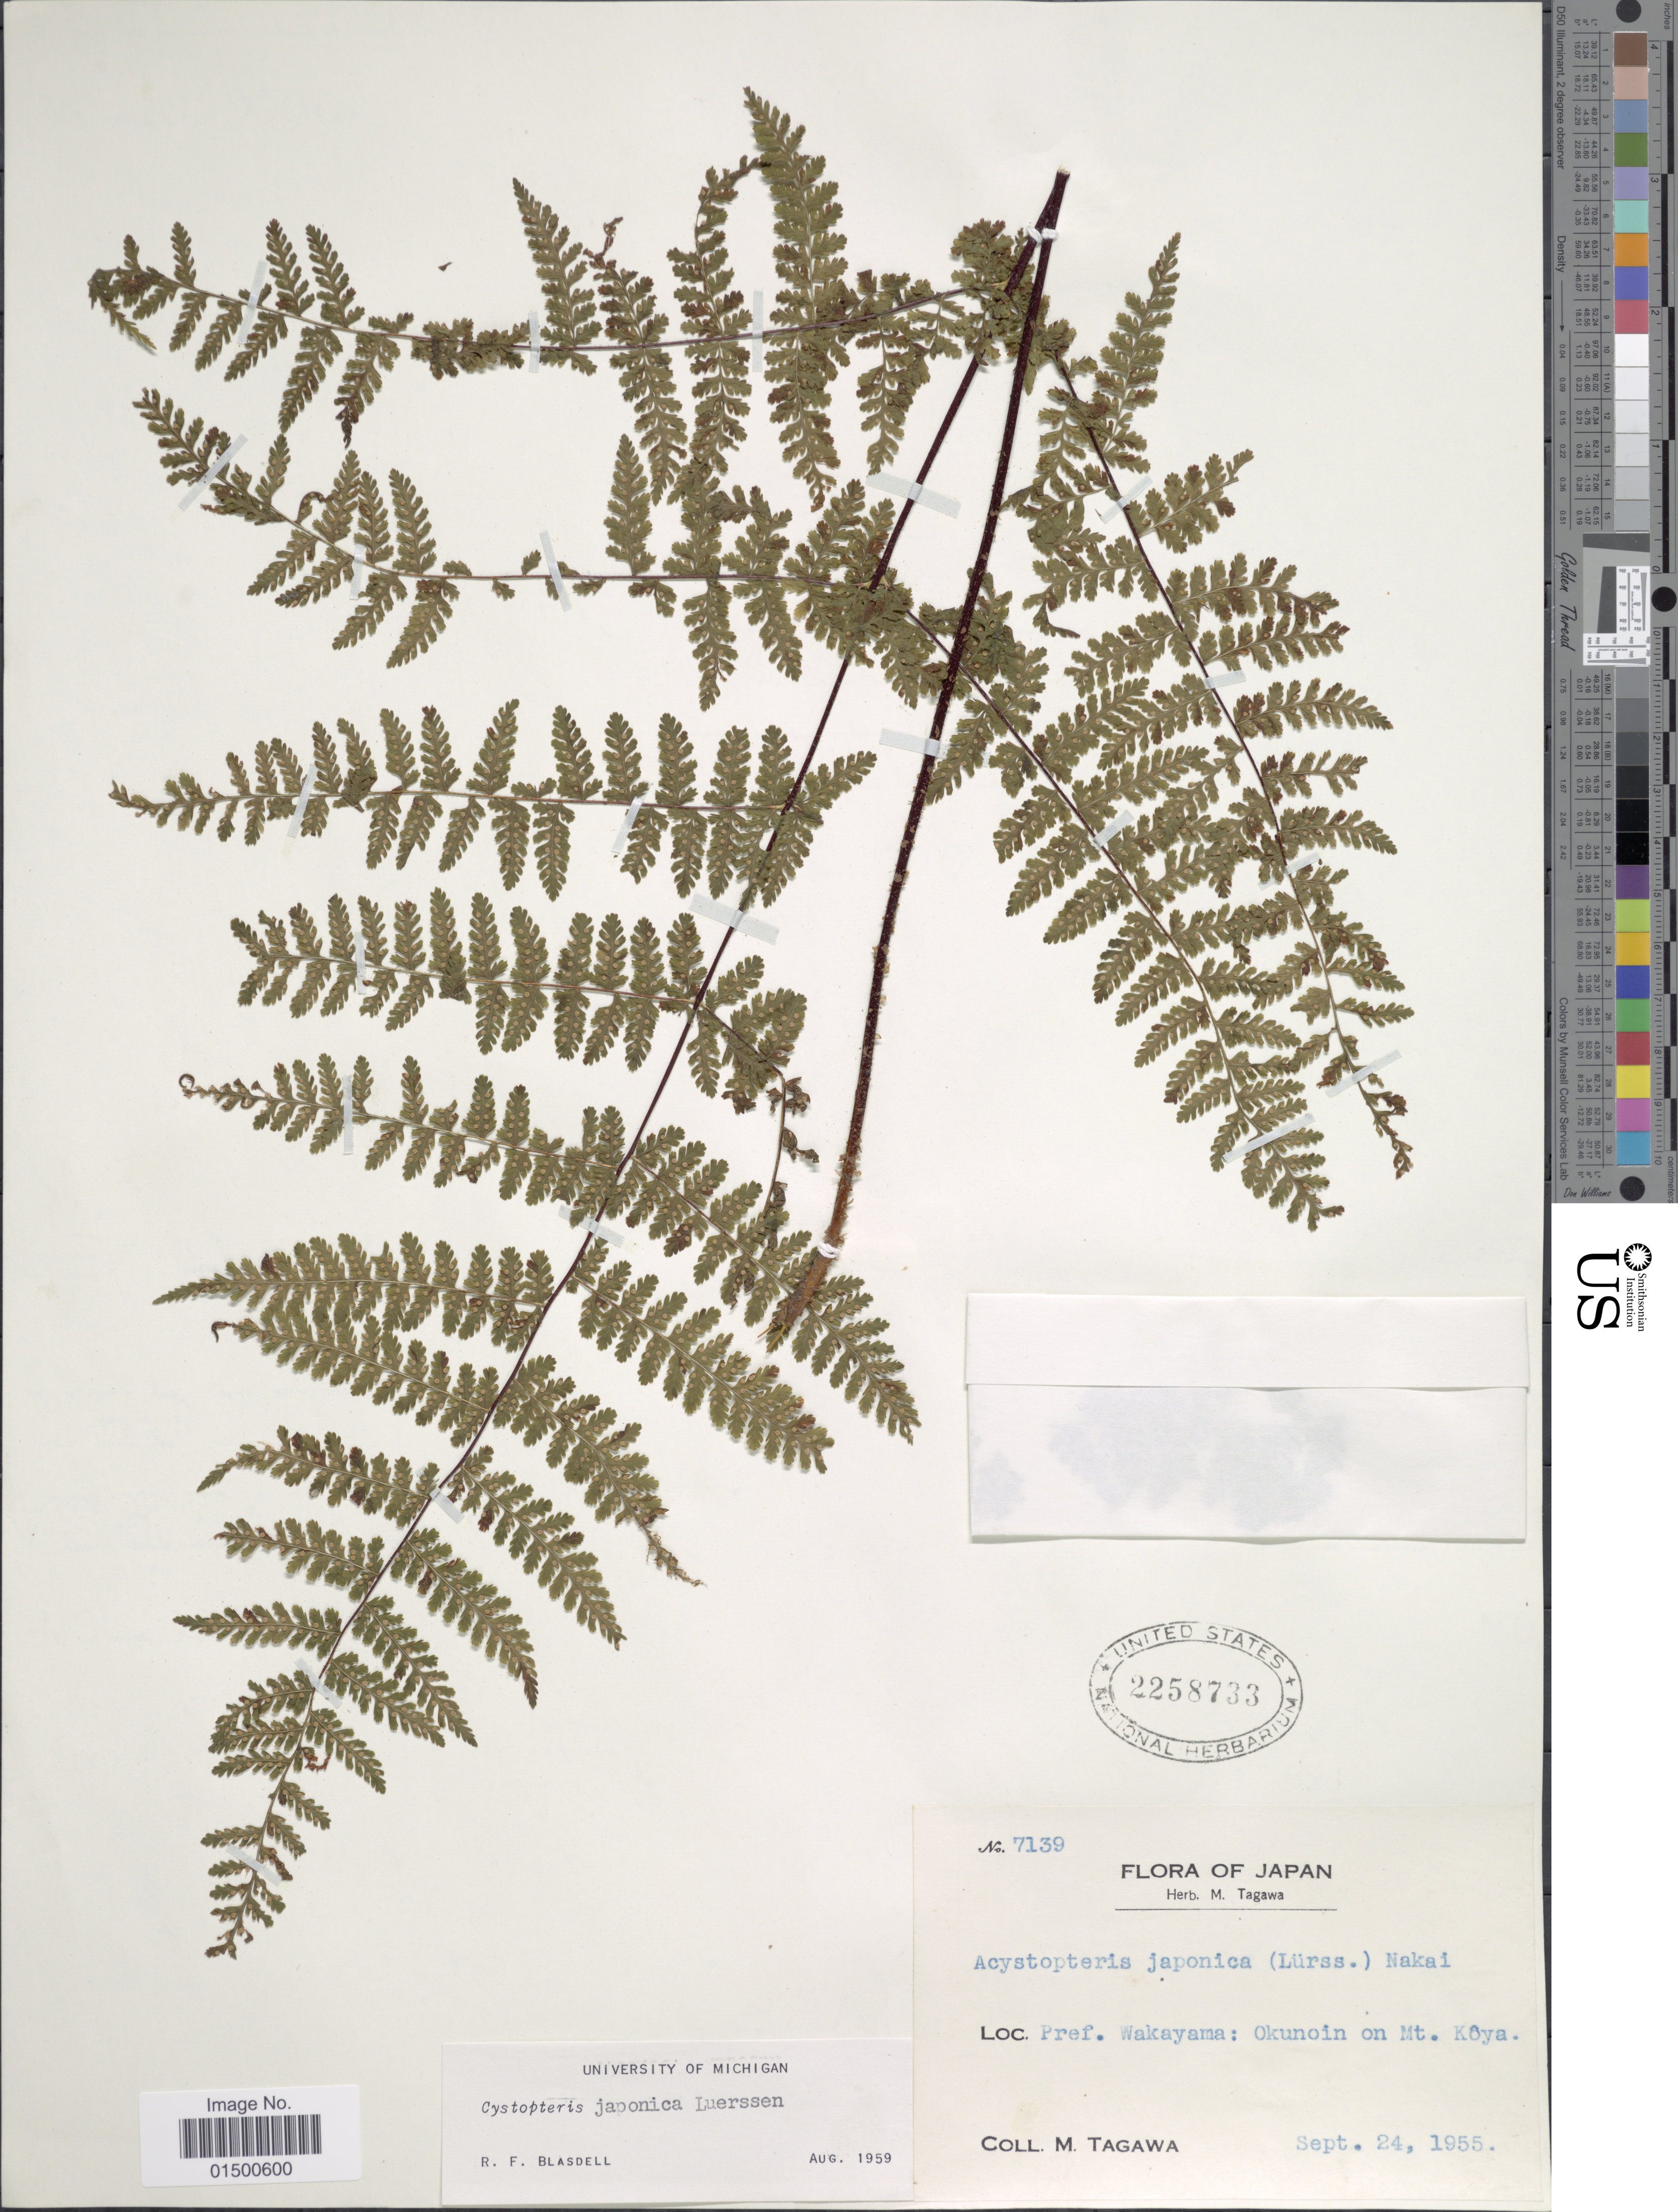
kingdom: Plantae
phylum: Tracheophyta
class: Polypodiopsida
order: Polypodiales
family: Cystopteridaceae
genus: Acystopteris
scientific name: Acystopteris japonica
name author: (Luerss.) K.M. Nakai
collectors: M. Tagawa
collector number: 7139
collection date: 1955-09-24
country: Japan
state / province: Wakayama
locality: Okunoin on Mt. Koya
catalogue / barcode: US 2258733